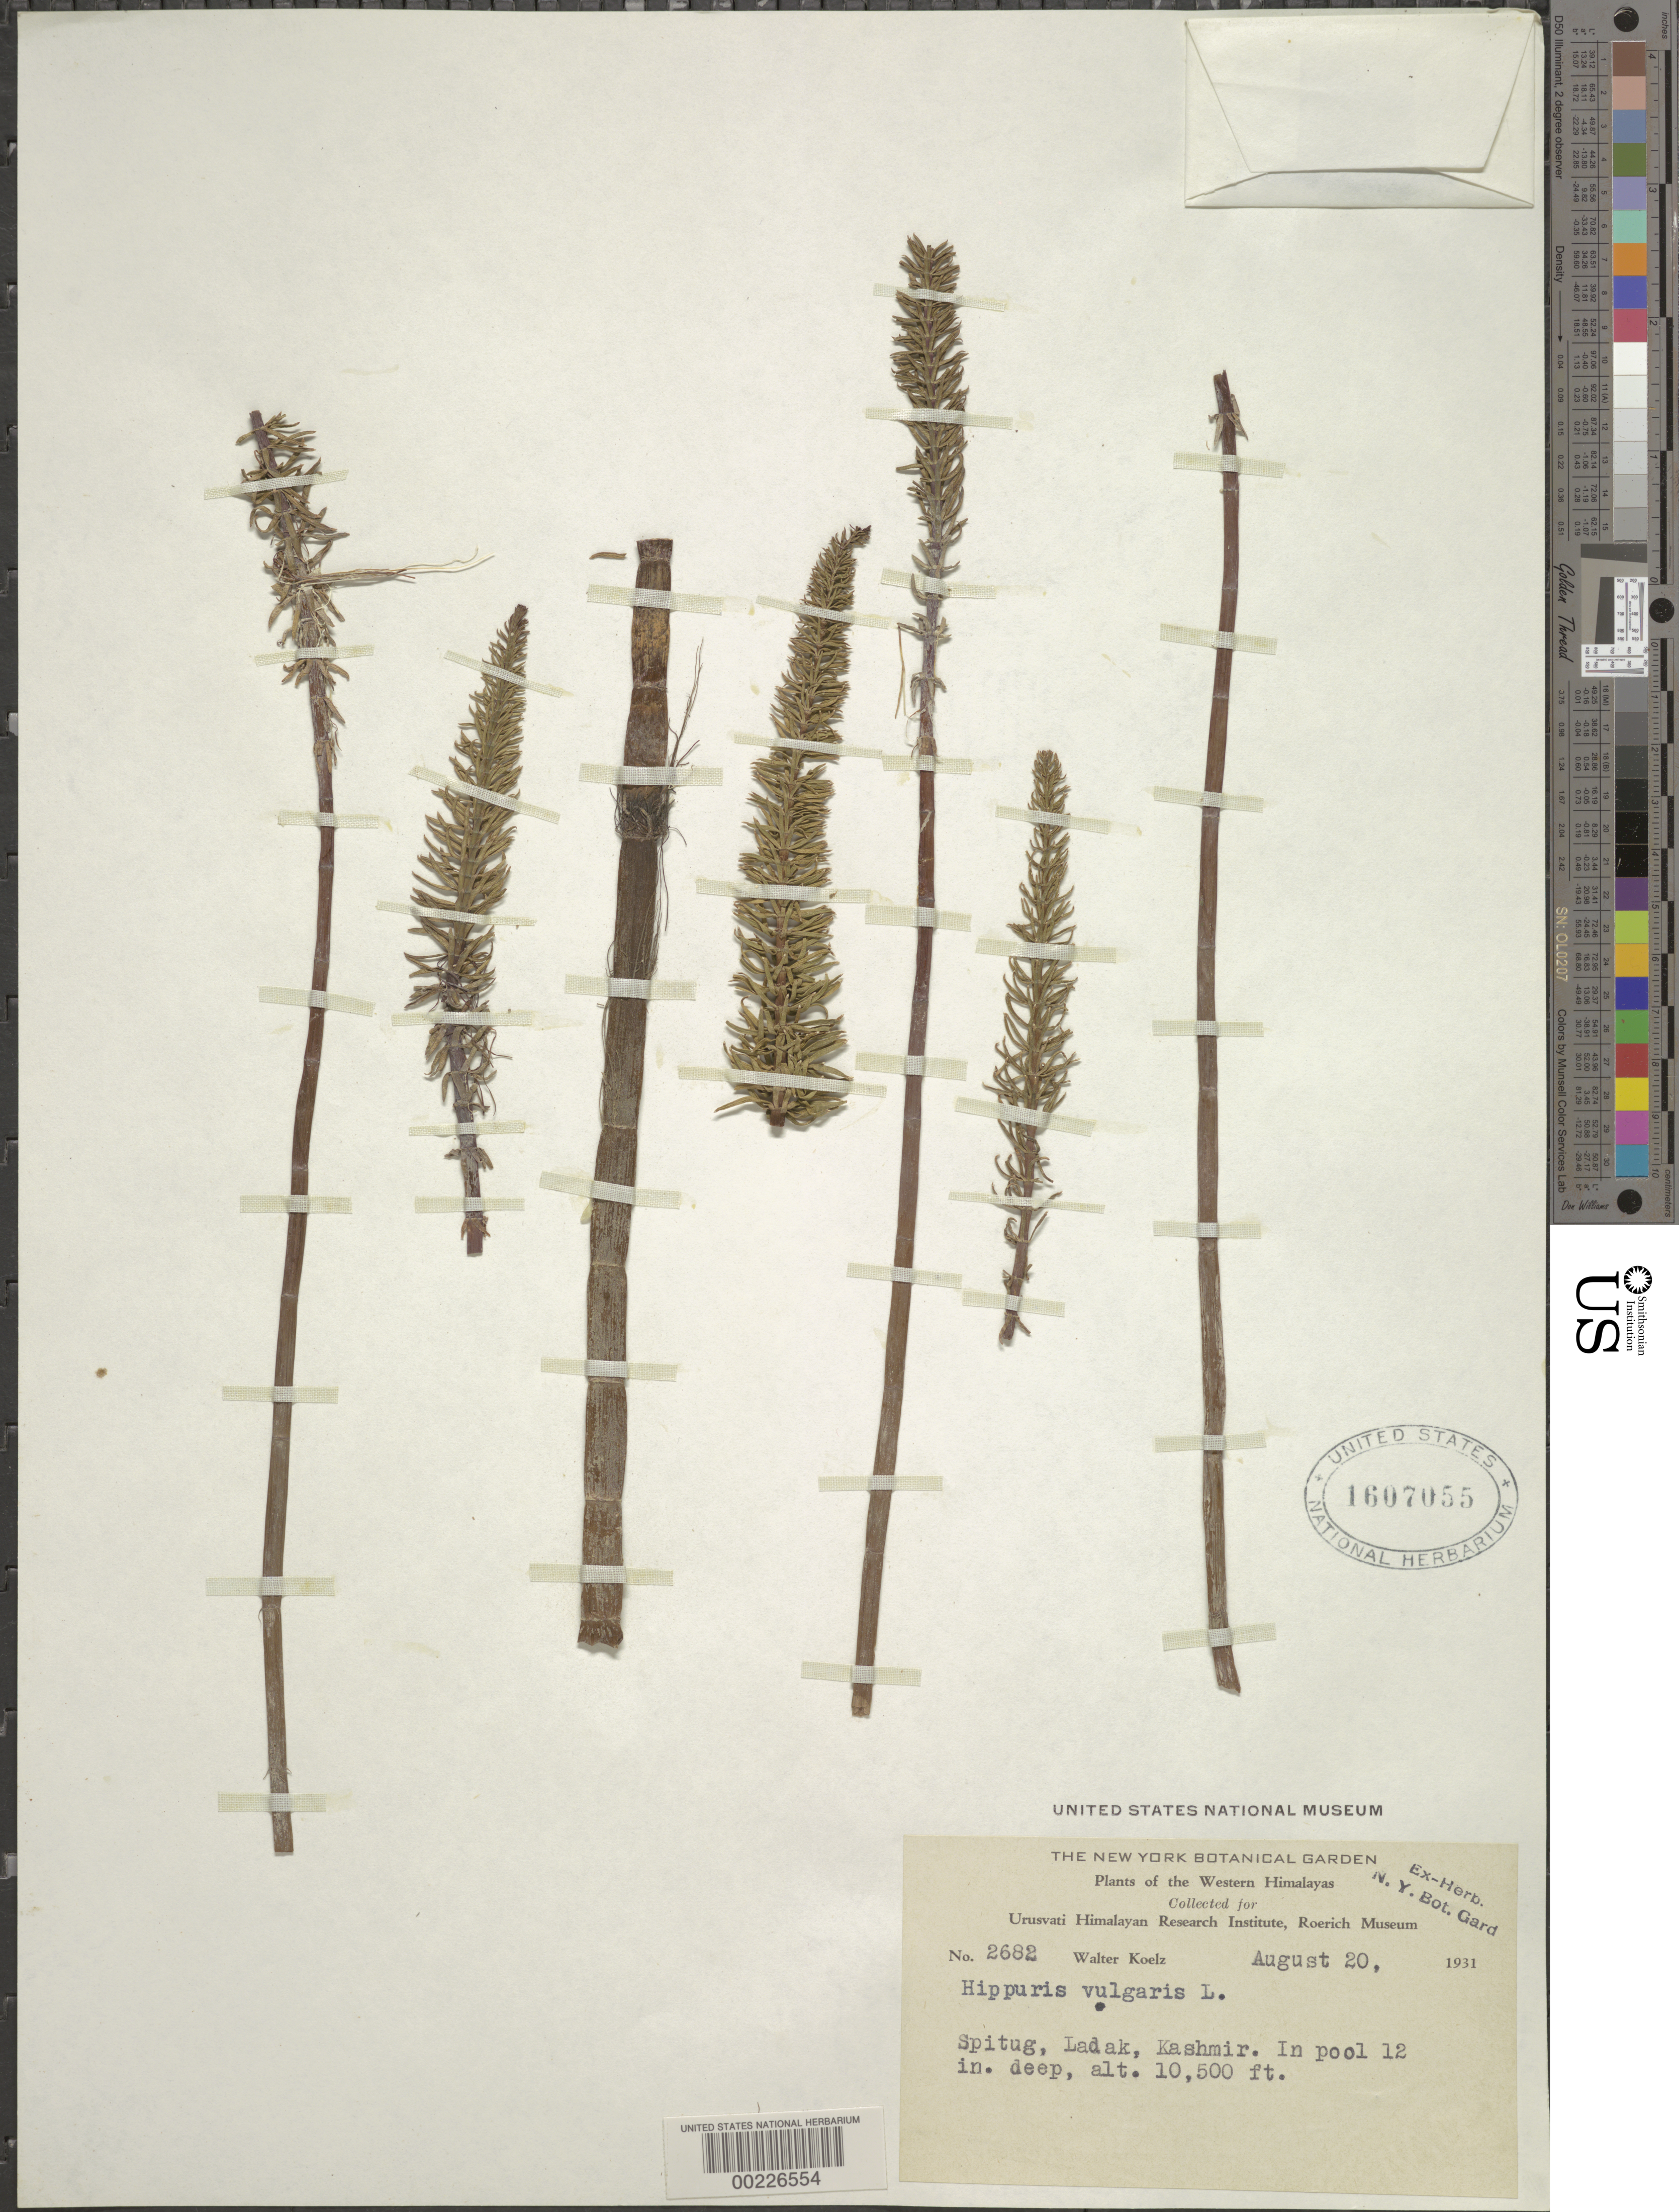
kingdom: Plantae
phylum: Tracheophyta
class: Magnoliopsida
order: Lamiales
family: Plantaginaceae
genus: Hippuris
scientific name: Hippuris vulgaris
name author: L.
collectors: W. N. Koelz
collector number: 2682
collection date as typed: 20 Aug 1931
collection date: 1931-08-20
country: India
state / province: Jammu And Kashmir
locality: Spitug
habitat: In pool 12" deep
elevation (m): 3200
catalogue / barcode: US 1607055